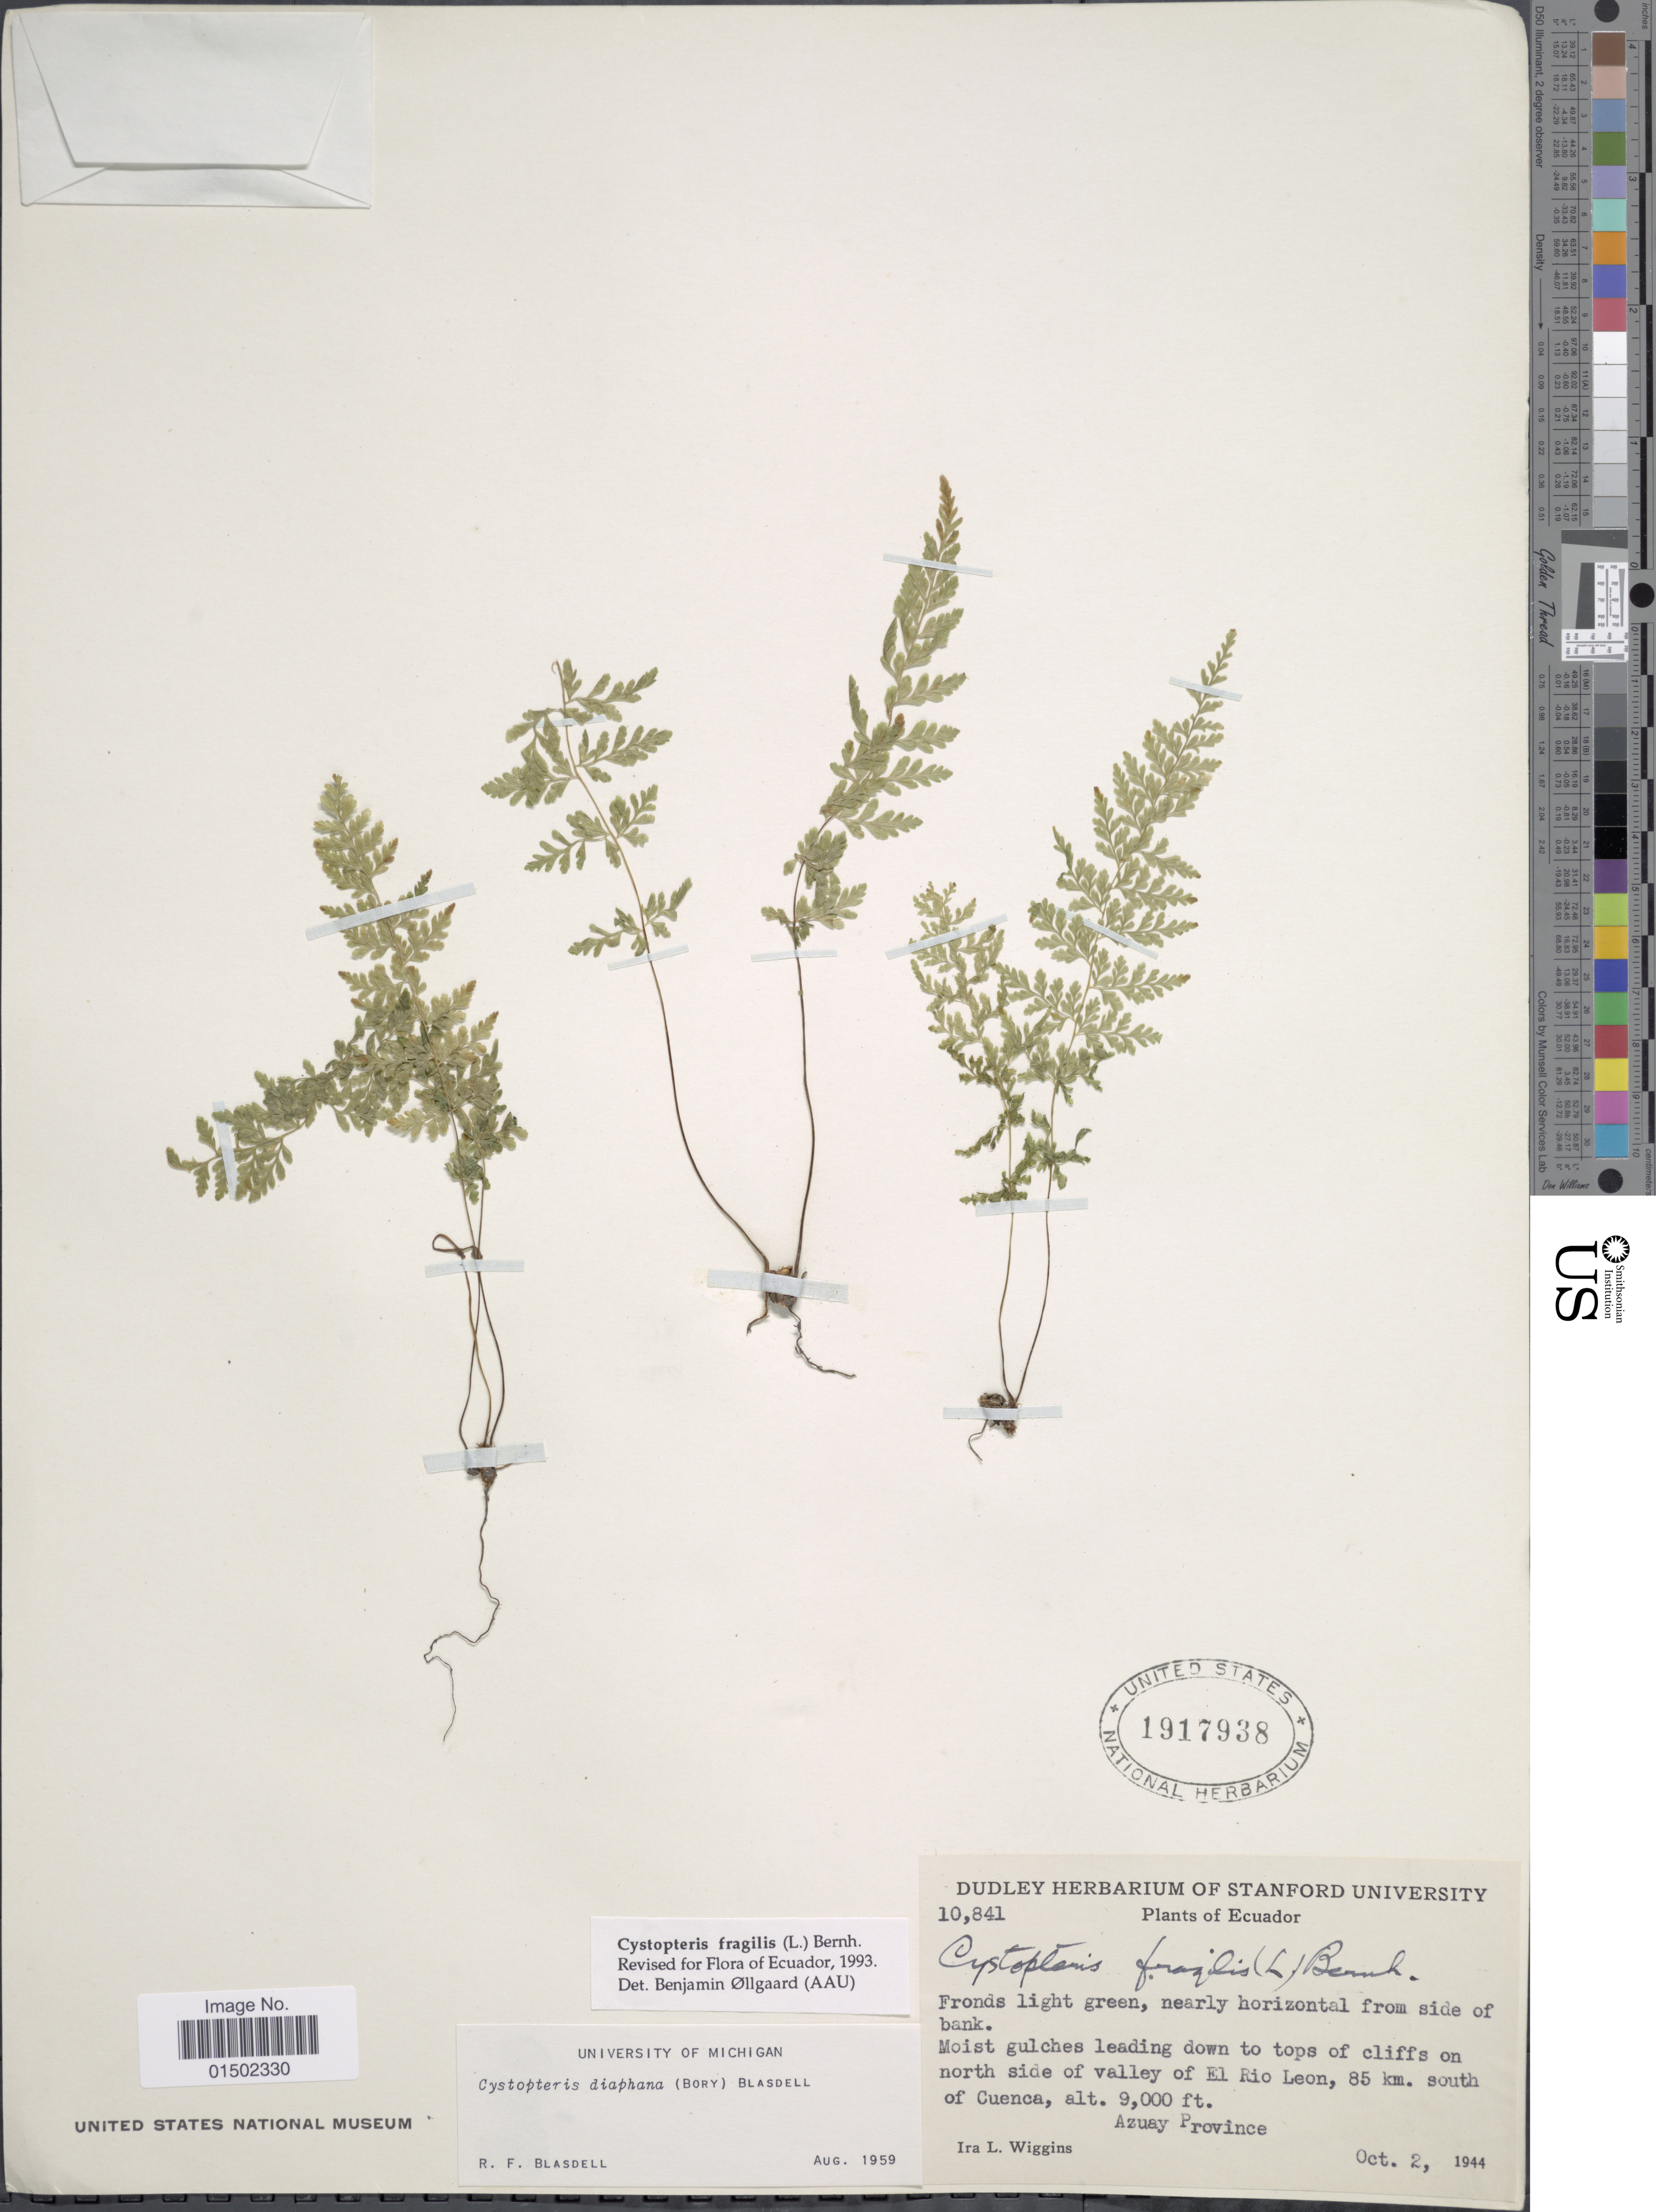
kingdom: Plantae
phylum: Tracheophyta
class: Polypodiopsida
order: Polypodiales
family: Cystopteridaceae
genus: Cystopteris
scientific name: Cystopteris fragilis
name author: (L.) Bernh.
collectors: I. L. Wiggins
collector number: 10841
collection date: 1944-10-02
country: Ecuador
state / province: Azuay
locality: Moist gulches leading down to tops of cliffs on north side of valley eo El Rio Leon, 85 km. south of Cuenca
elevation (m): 2743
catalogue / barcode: US 1917938